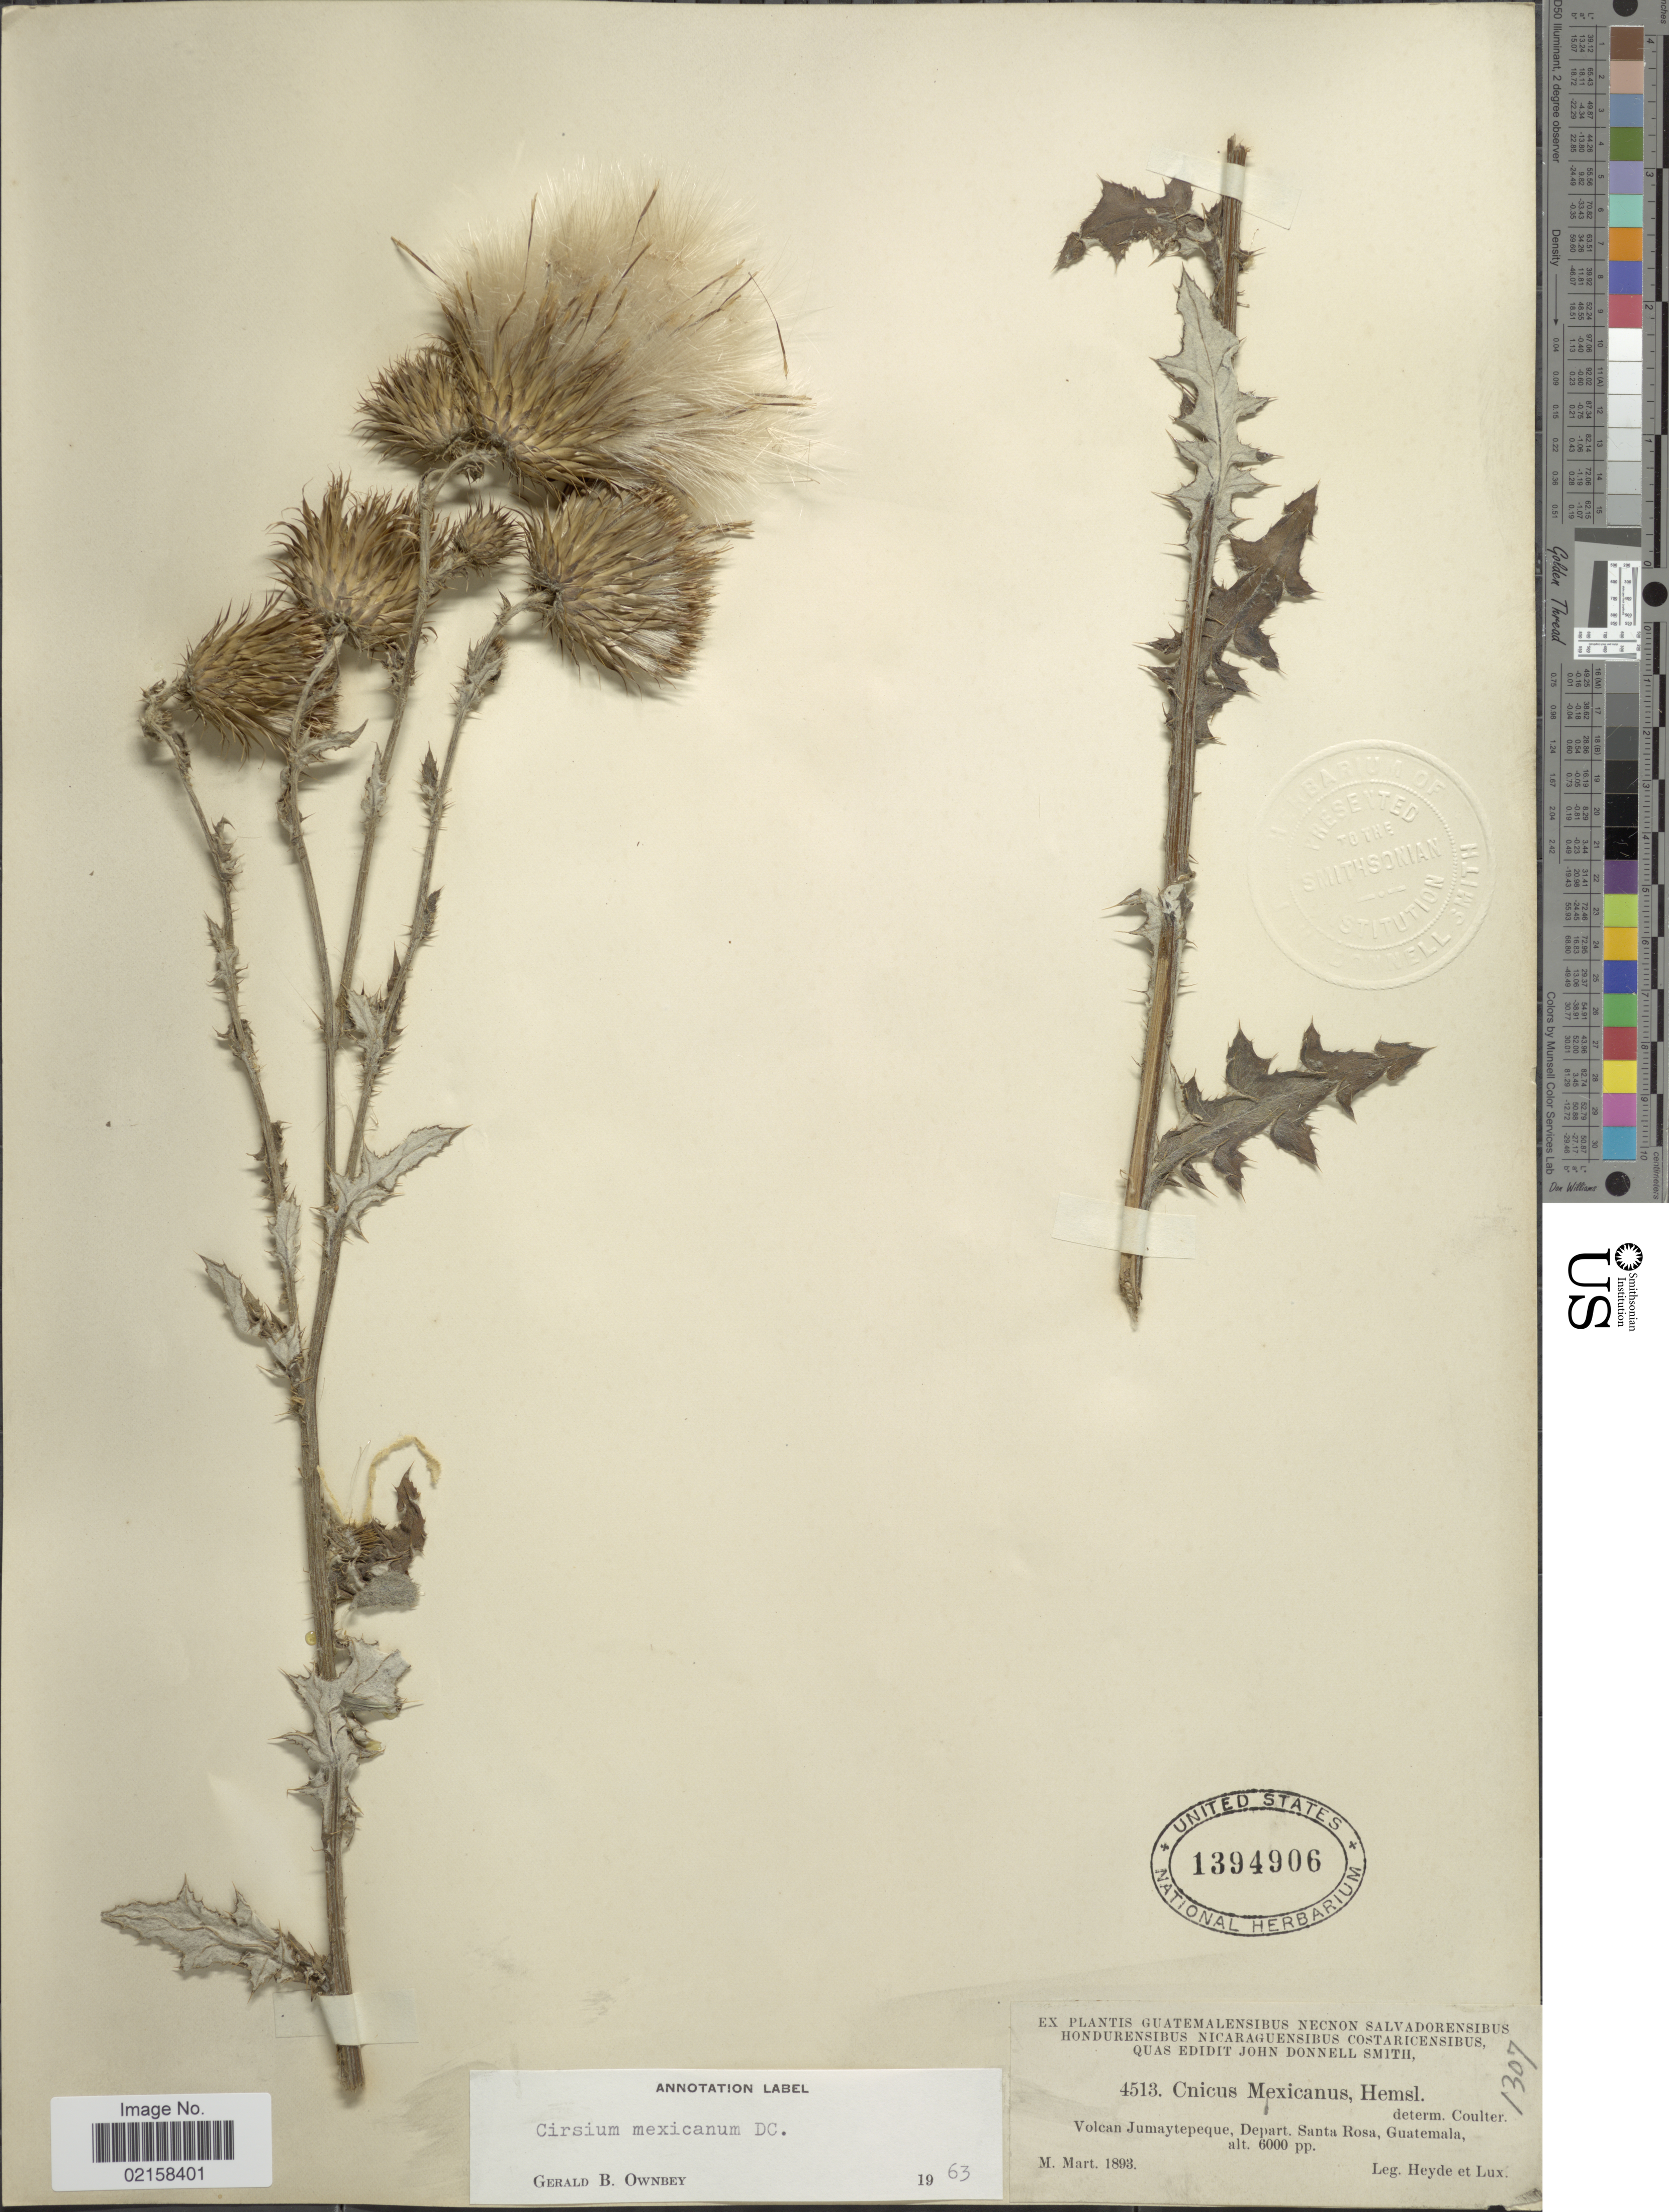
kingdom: Plantae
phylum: Tracheophyta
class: Magnoliopsida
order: Asterales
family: Asteraceae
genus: Cirsium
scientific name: Cirsium mexicanum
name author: DC.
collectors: Heyde & Lux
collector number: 4513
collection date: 1893-03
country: Guatemala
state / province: Santa Rosa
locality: Volcan Jumaytepeque.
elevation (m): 1829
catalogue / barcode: US 1394906